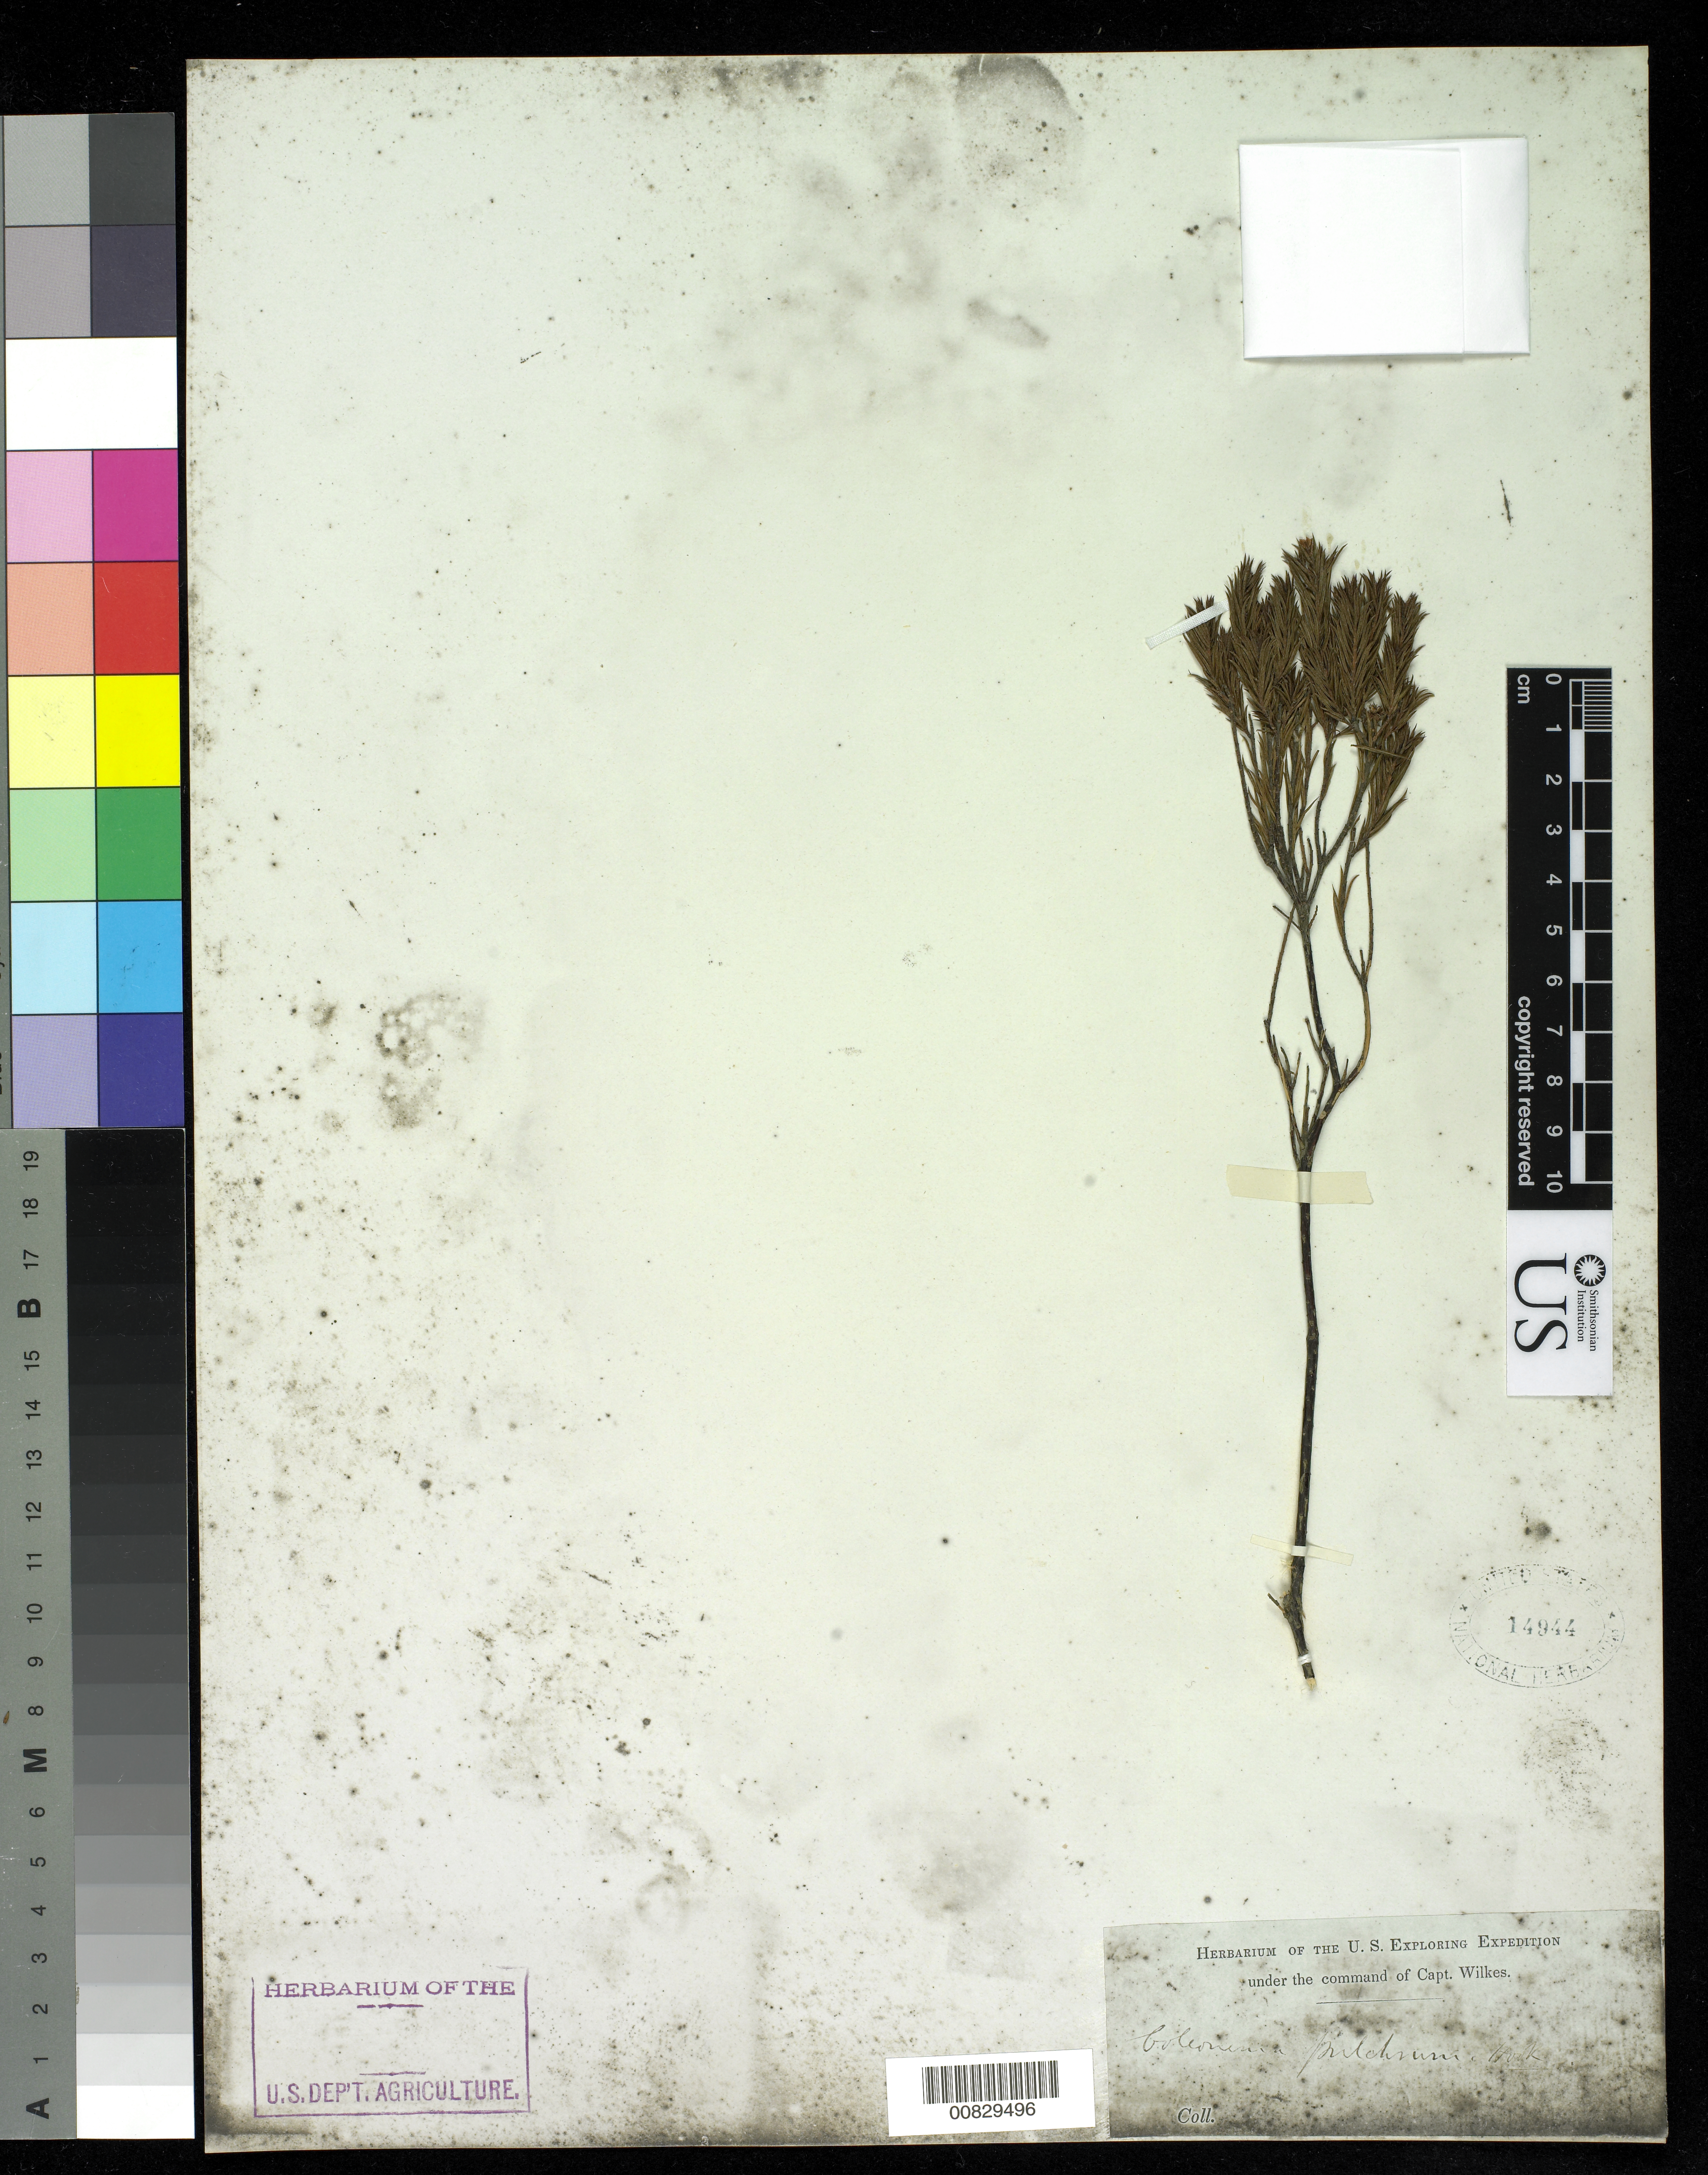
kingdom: Plantae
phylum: Tracheophyta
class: Magnoliopsida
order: Sapindales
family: Rutaceae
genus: Coleonema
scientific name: Coleonema pulchrum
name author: Hook.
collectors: Wilkes Explor. Exped.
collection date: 1838/1842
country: South Africa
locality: Cape of Good Hope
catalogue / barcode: US 14944